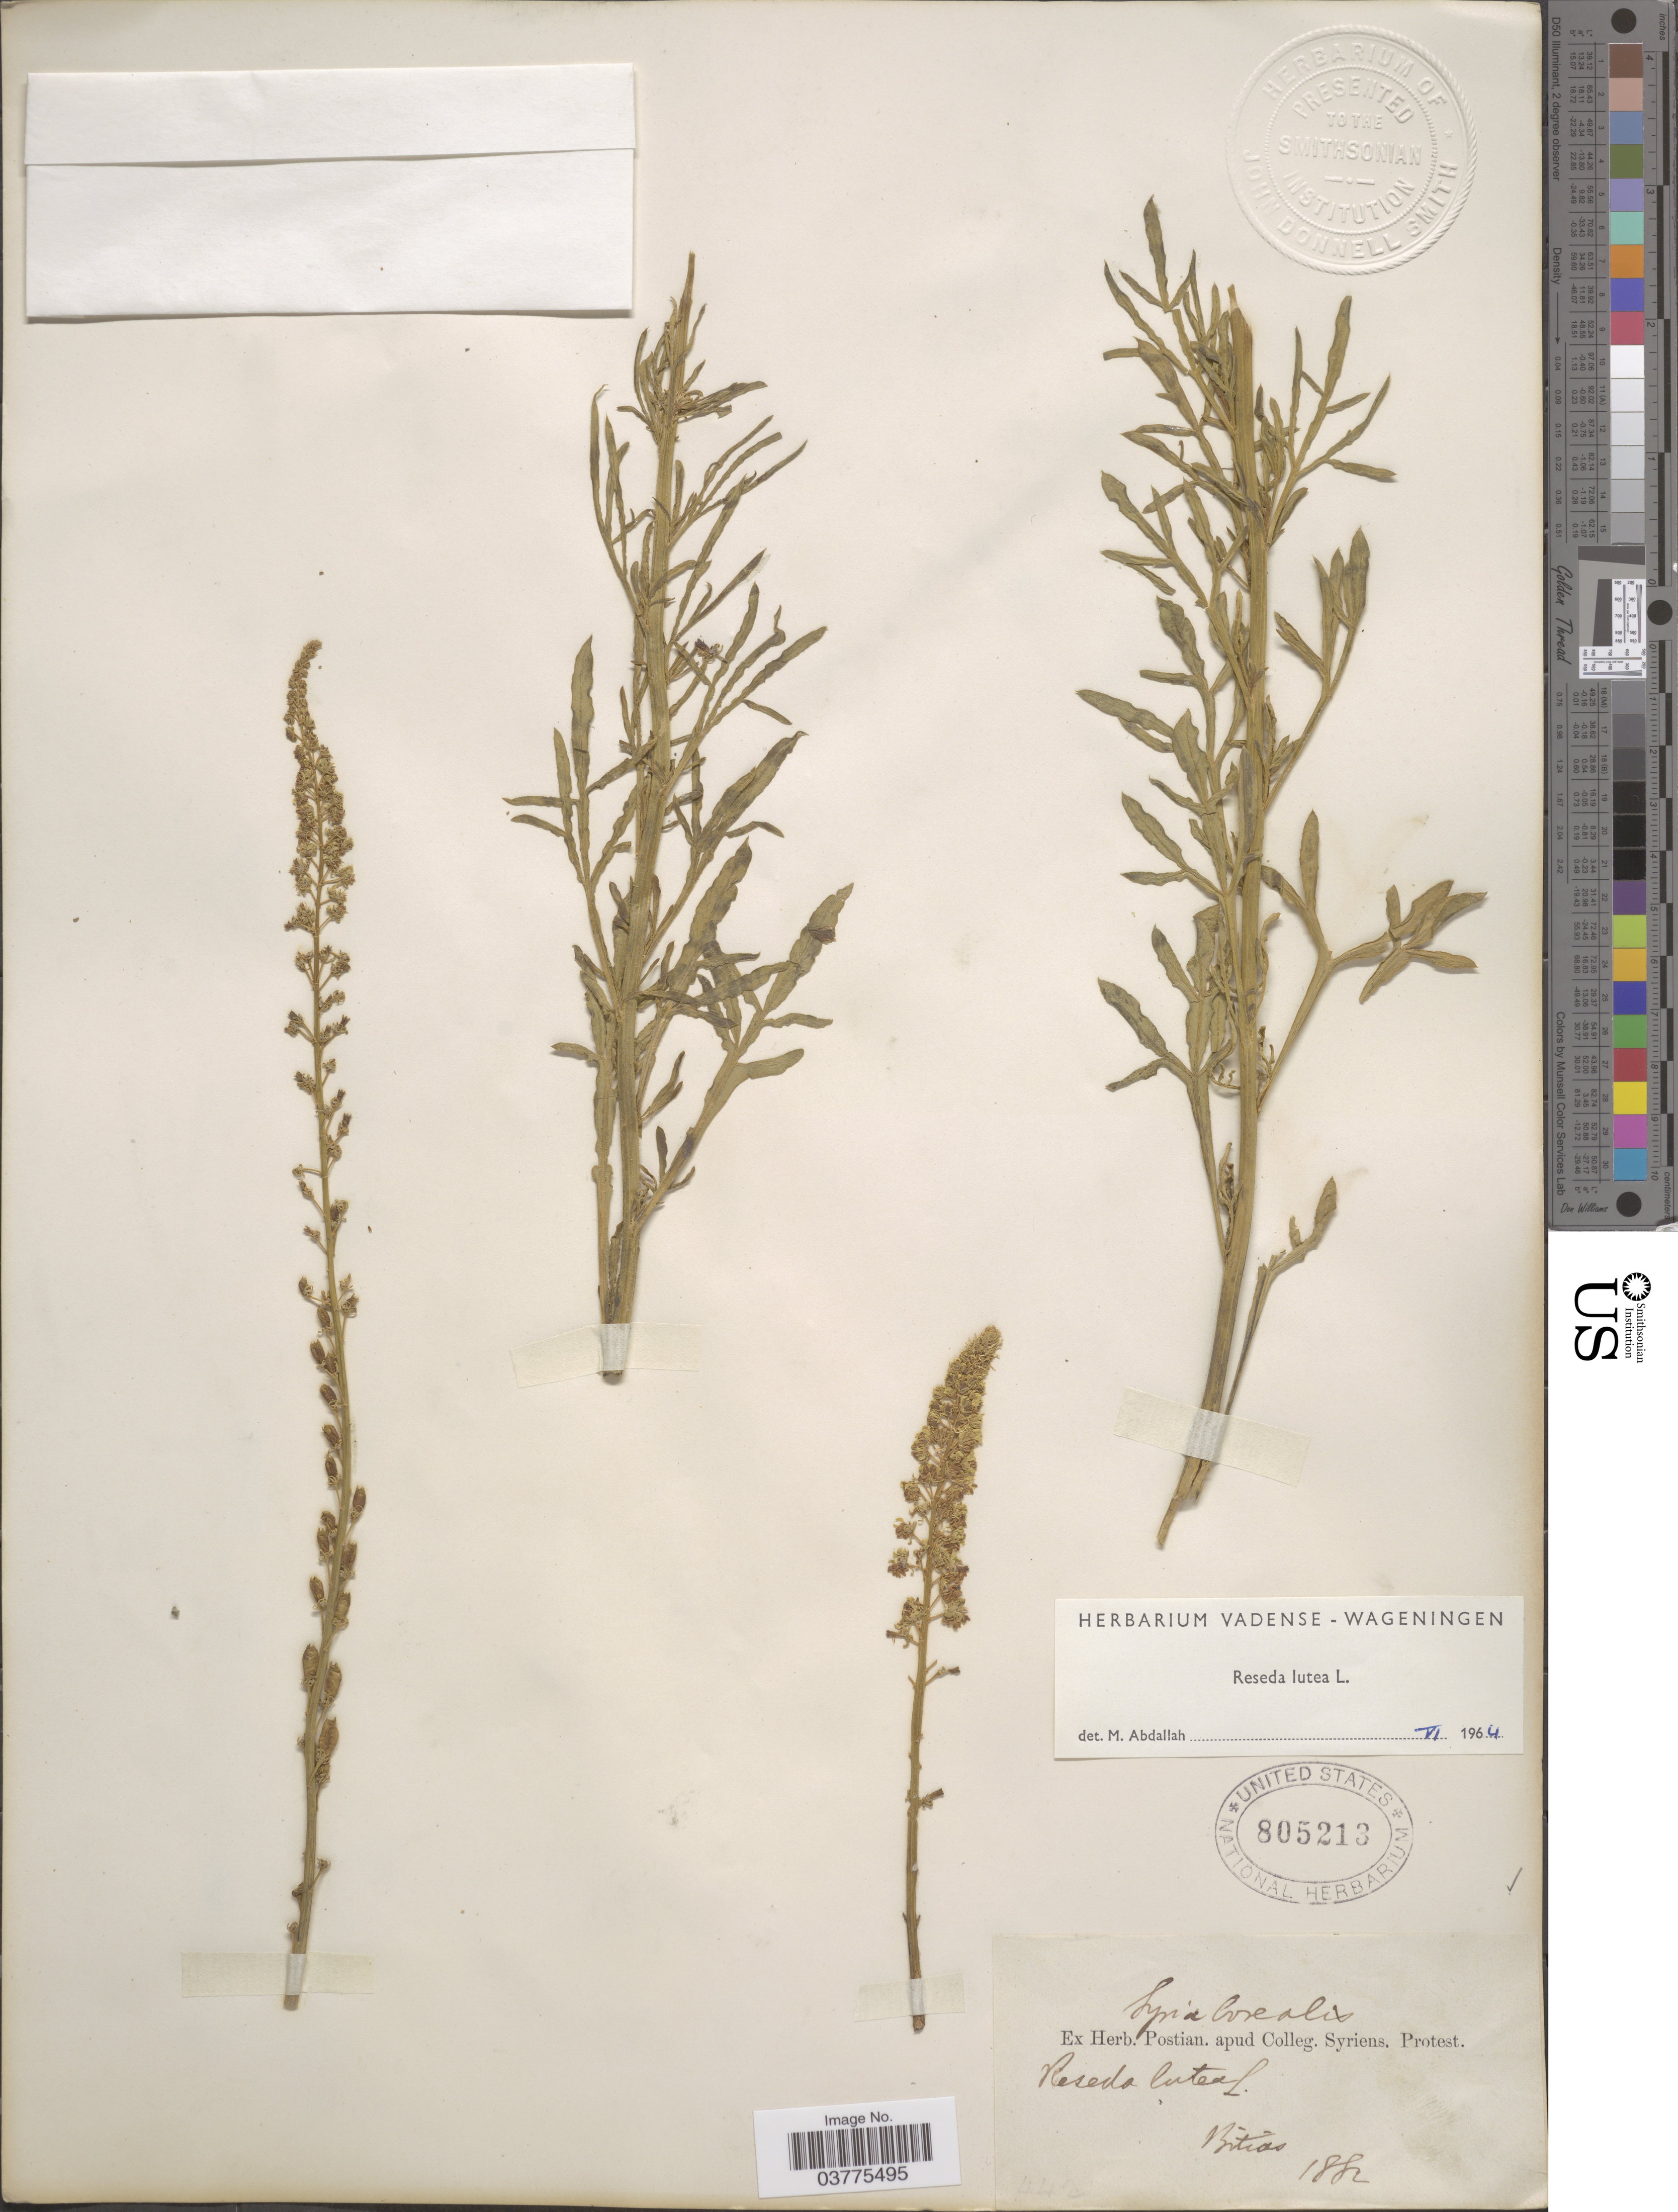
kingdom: Plantae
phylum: Tracheophyta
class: Magnoliopsida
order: Brassicales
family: Resedaceae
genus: Reseda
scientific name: Reseda lutea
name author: L.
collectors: ex herb. Postian. apud Colleg. Syriens. Protest. USE "Fannie P. A. Shepard" (10308853) AS PRIMARY COLLECTOR INSTEAD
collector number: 442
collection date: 1882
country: Syria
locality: Syria borealis. Bitias.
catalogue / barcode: US 805213